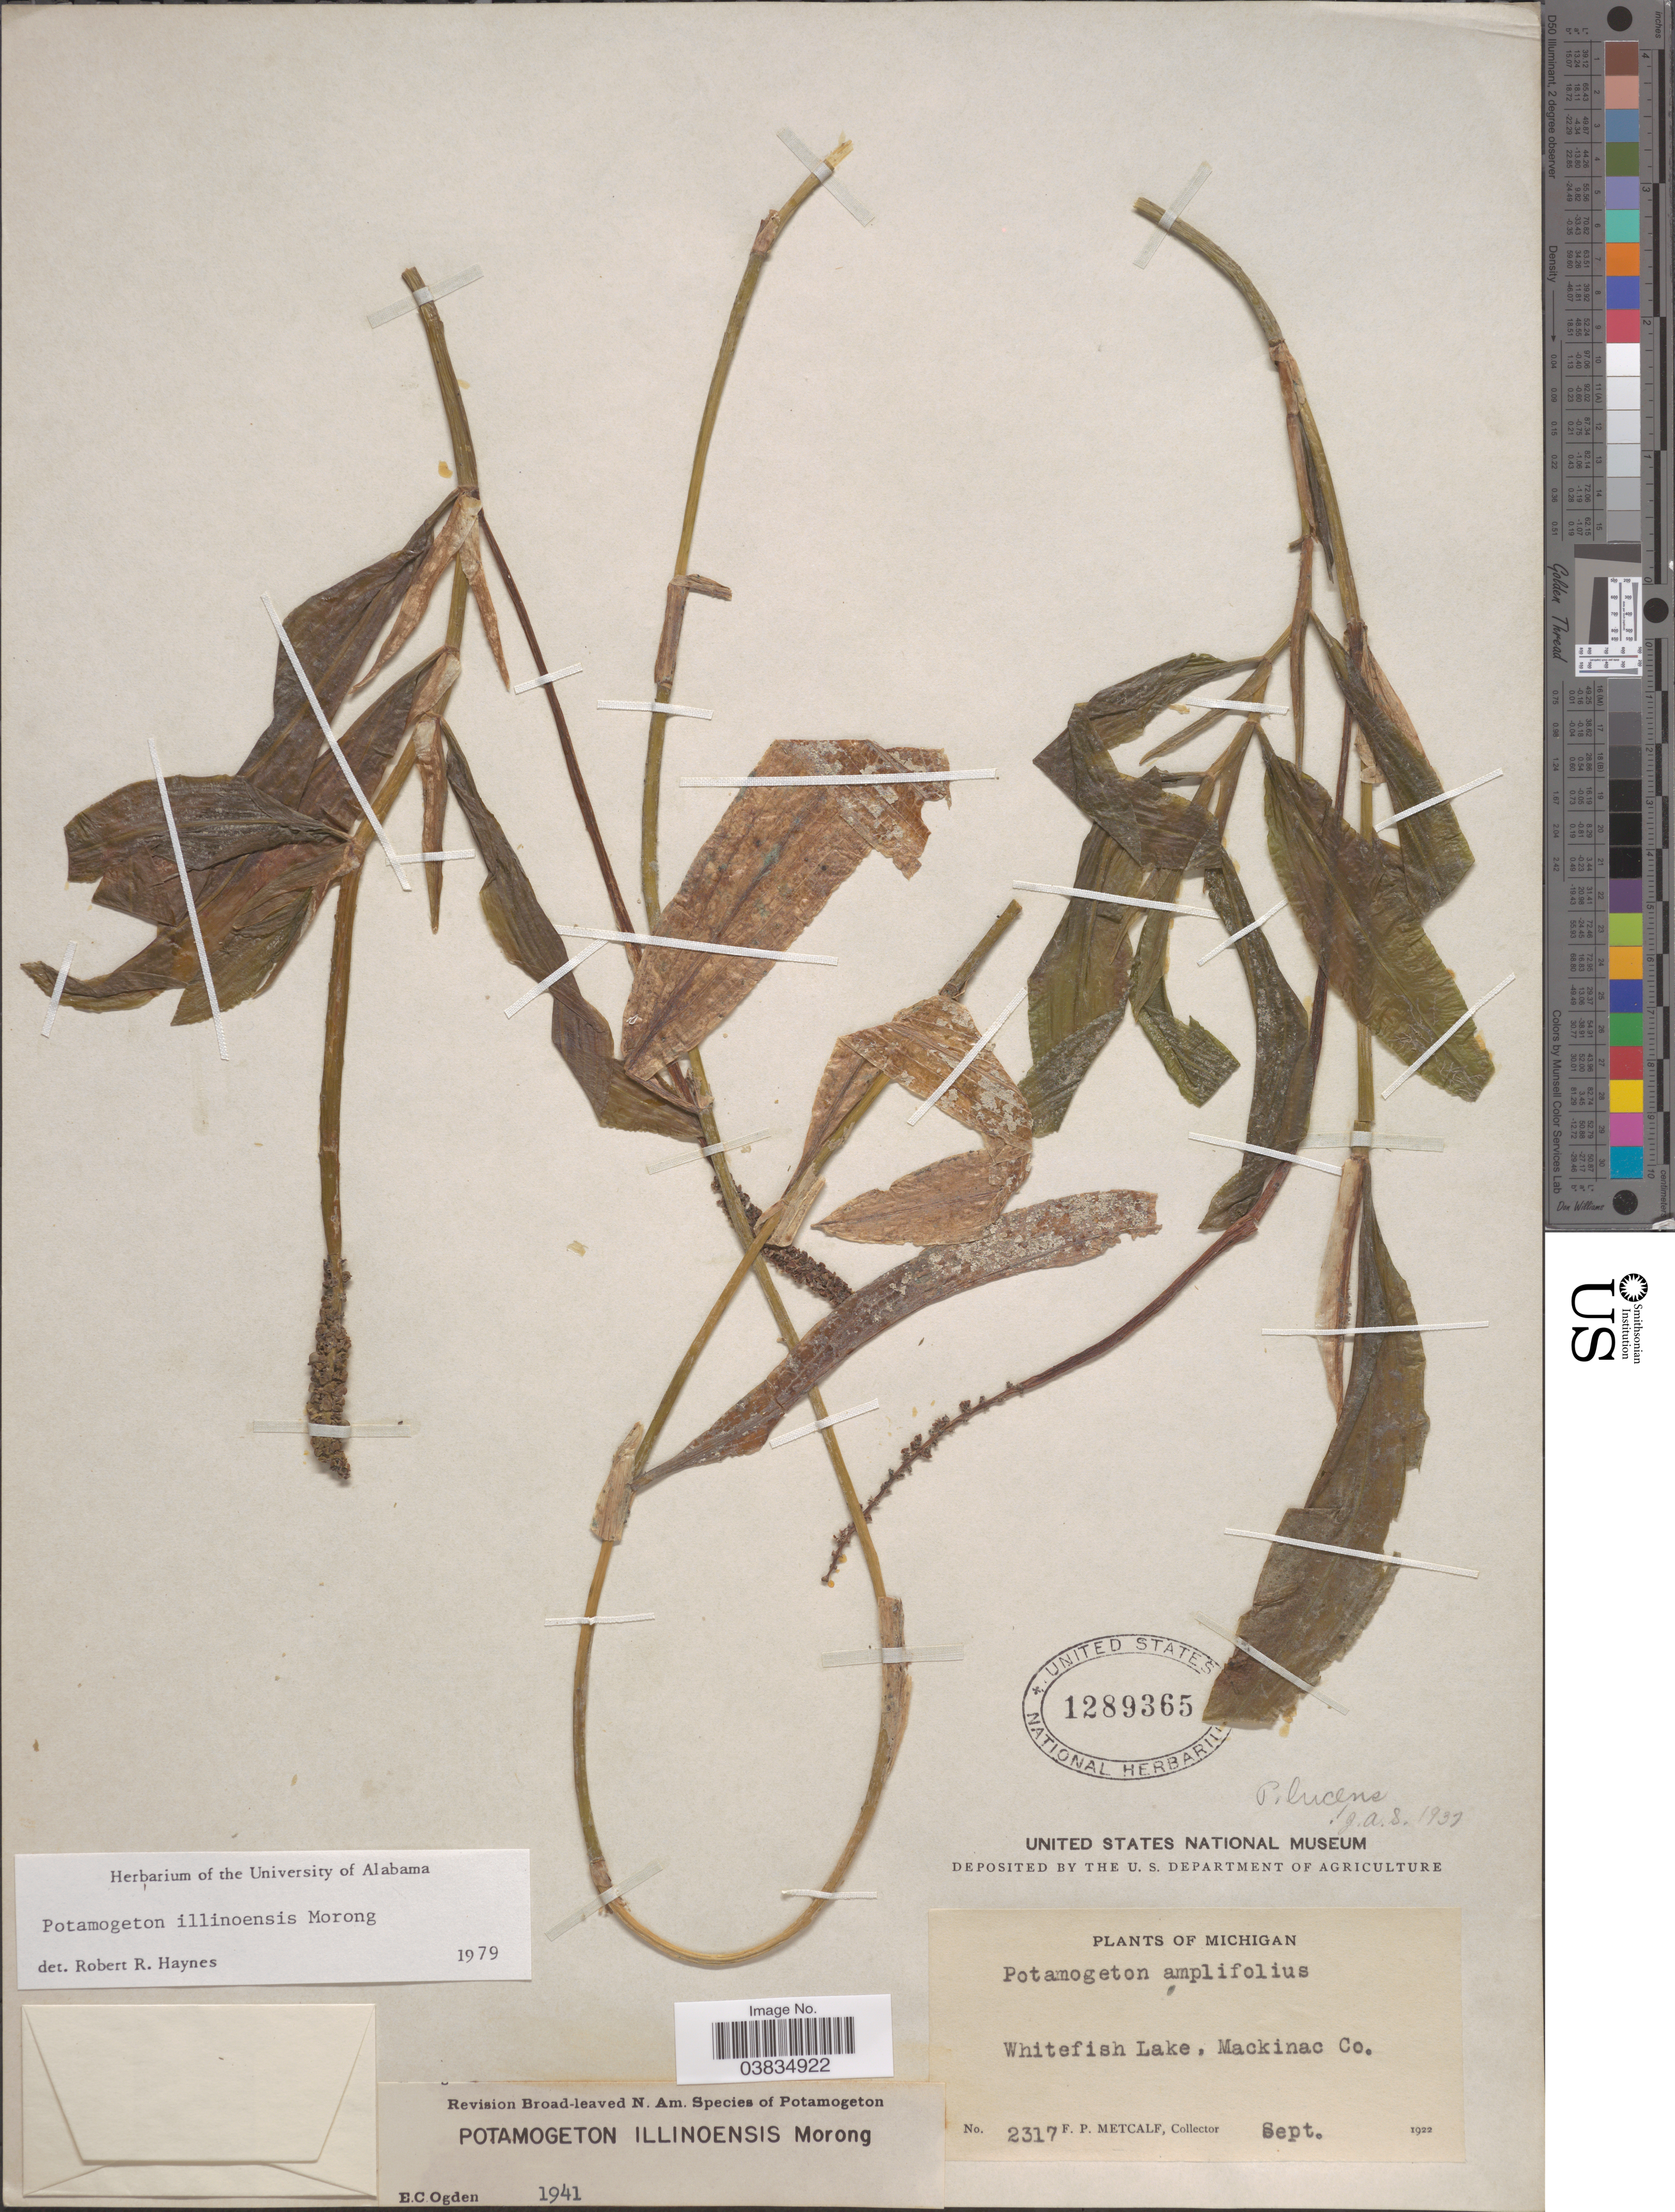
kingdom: Plantae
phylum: Tracheophyta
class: Liliopsida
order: Alismatales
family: Potamogetonaceae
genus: Potamogeton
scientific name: Potamogeton illinoensis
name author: Morong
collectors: F. Metcalf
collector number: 2317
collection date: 1922-09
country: United States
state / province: Michigan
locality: Whitefish Lake, Mackinac Co.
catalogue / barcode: US 1289365